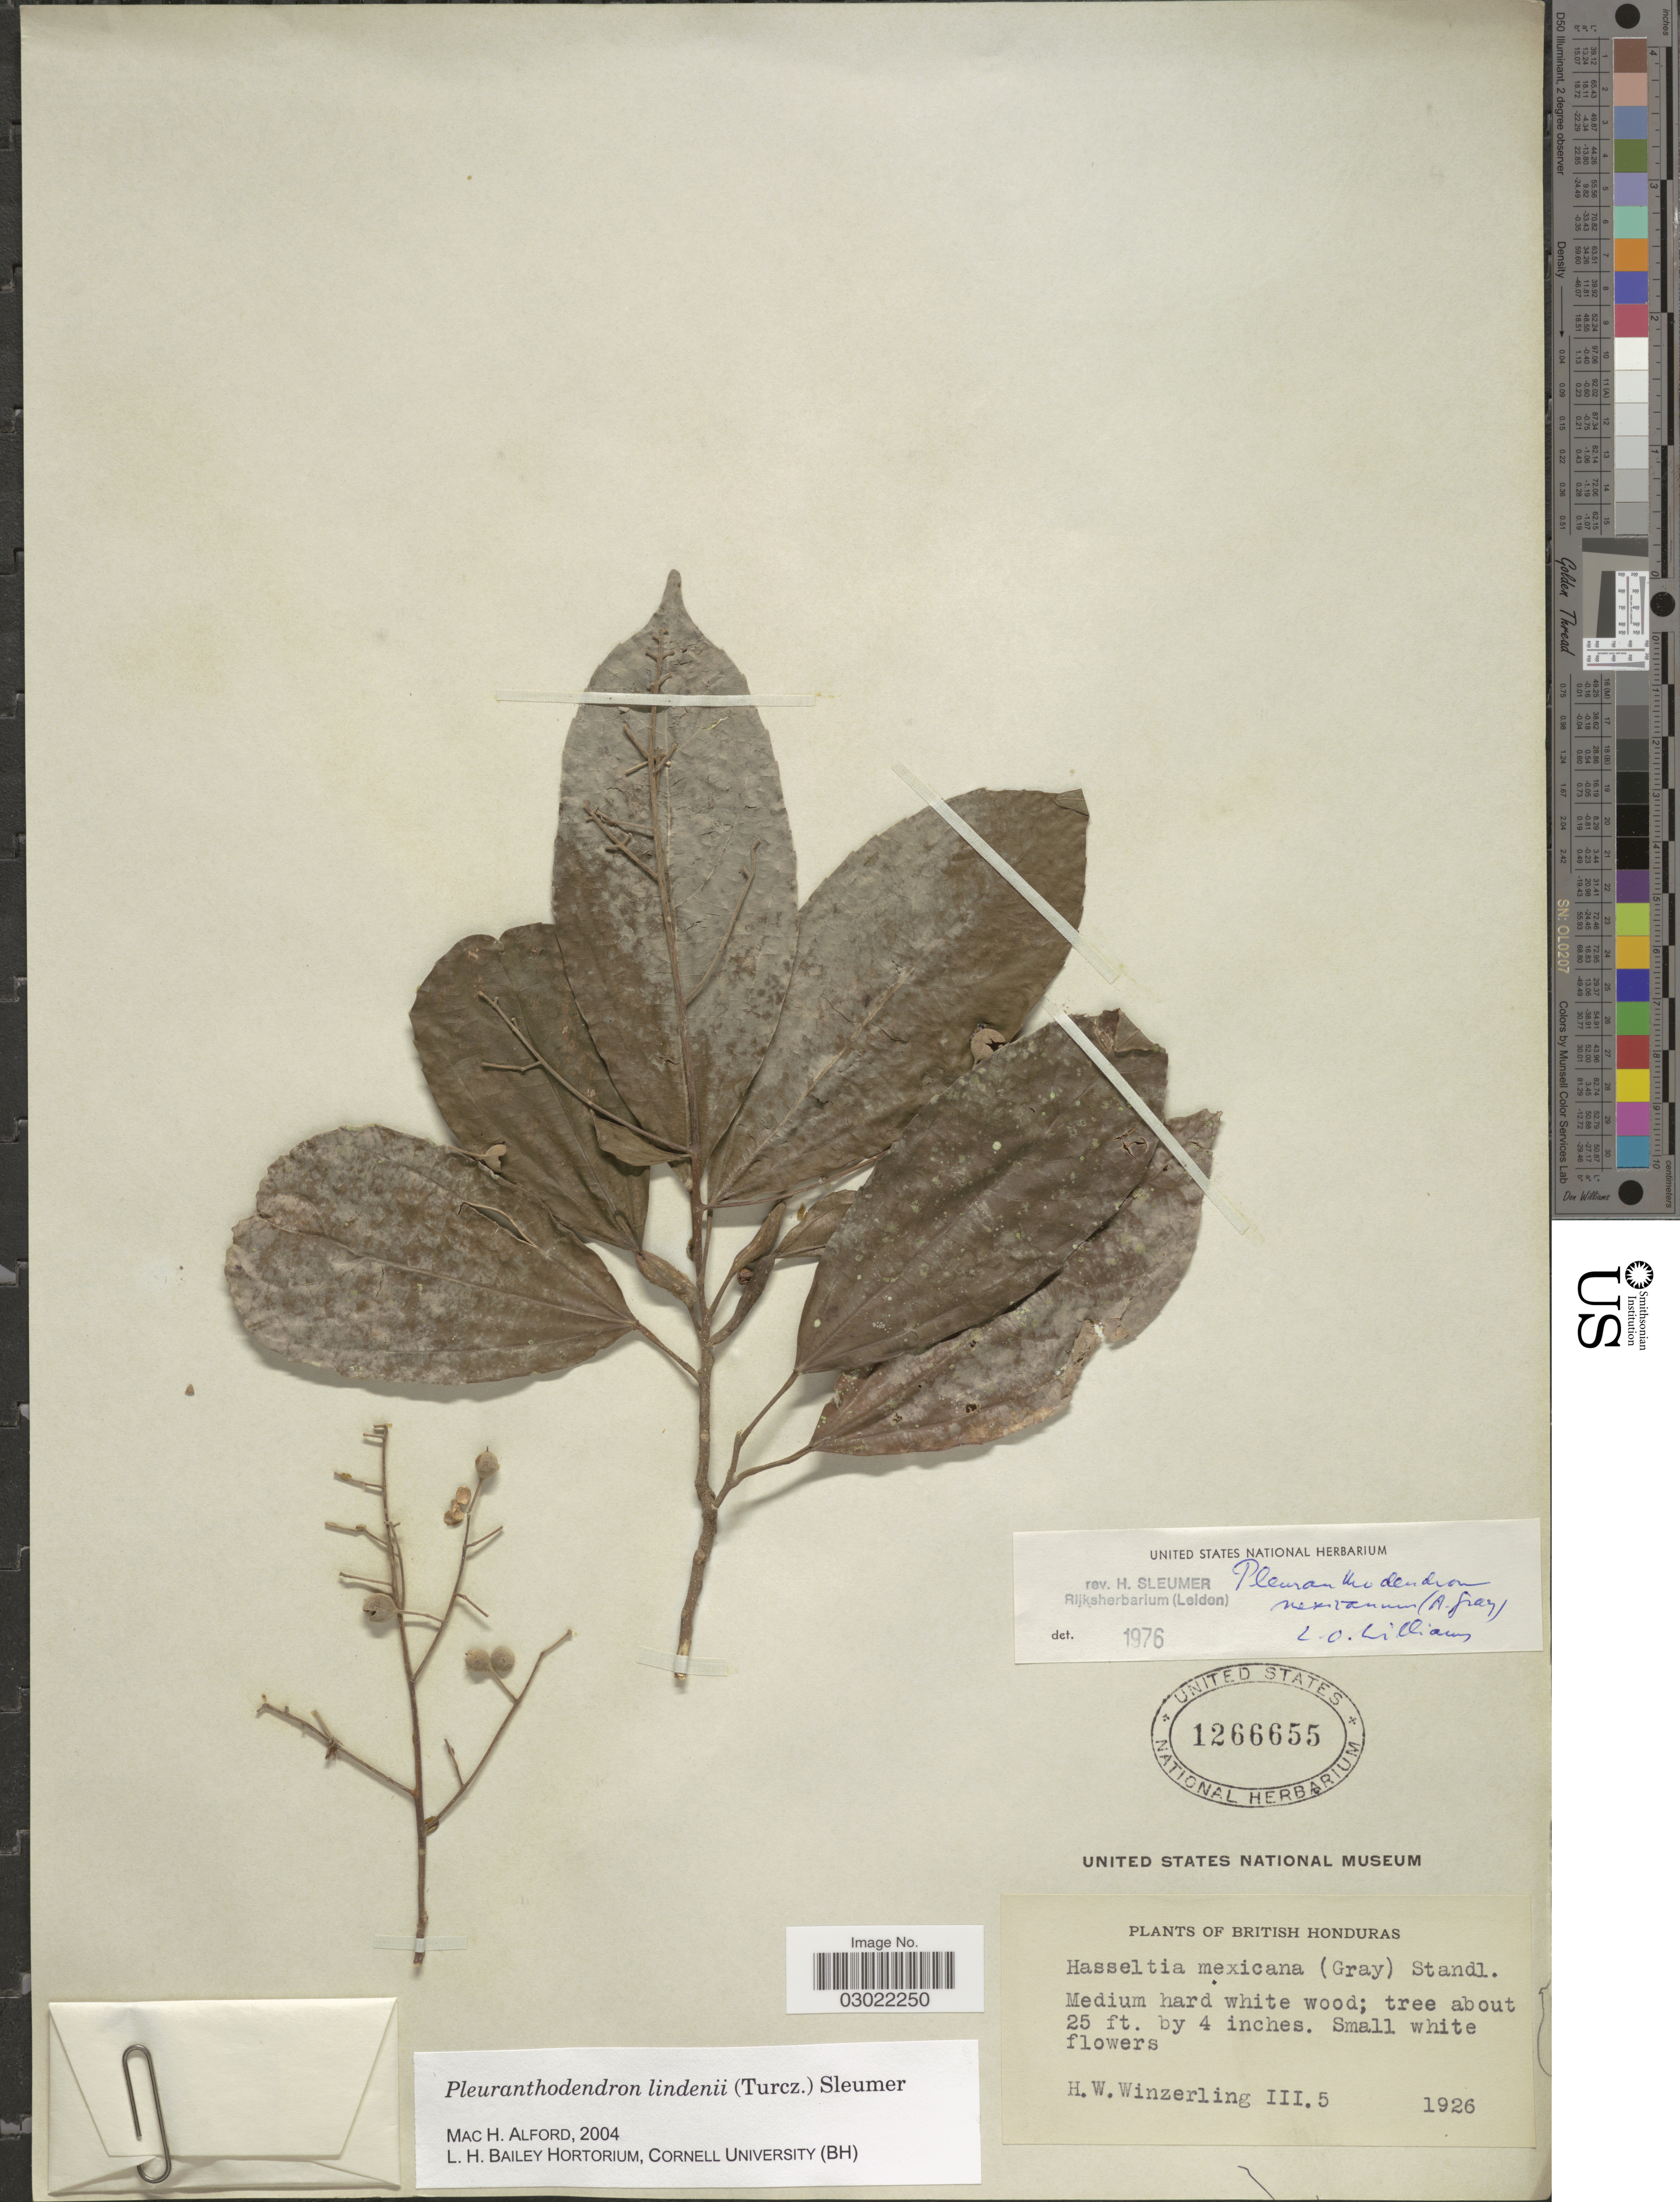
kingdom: Plantae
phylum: Tracheophyta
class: Magnoliopsida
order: Malpighiales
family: Salicaceae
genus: Pleuranthodendron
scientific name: Pleuranthodendron lindenii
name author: (Turcz.) Sleumer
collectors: H. Winzerling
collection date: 1926-03-05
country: Belize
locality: British Honduras.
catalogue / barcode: US 1266655